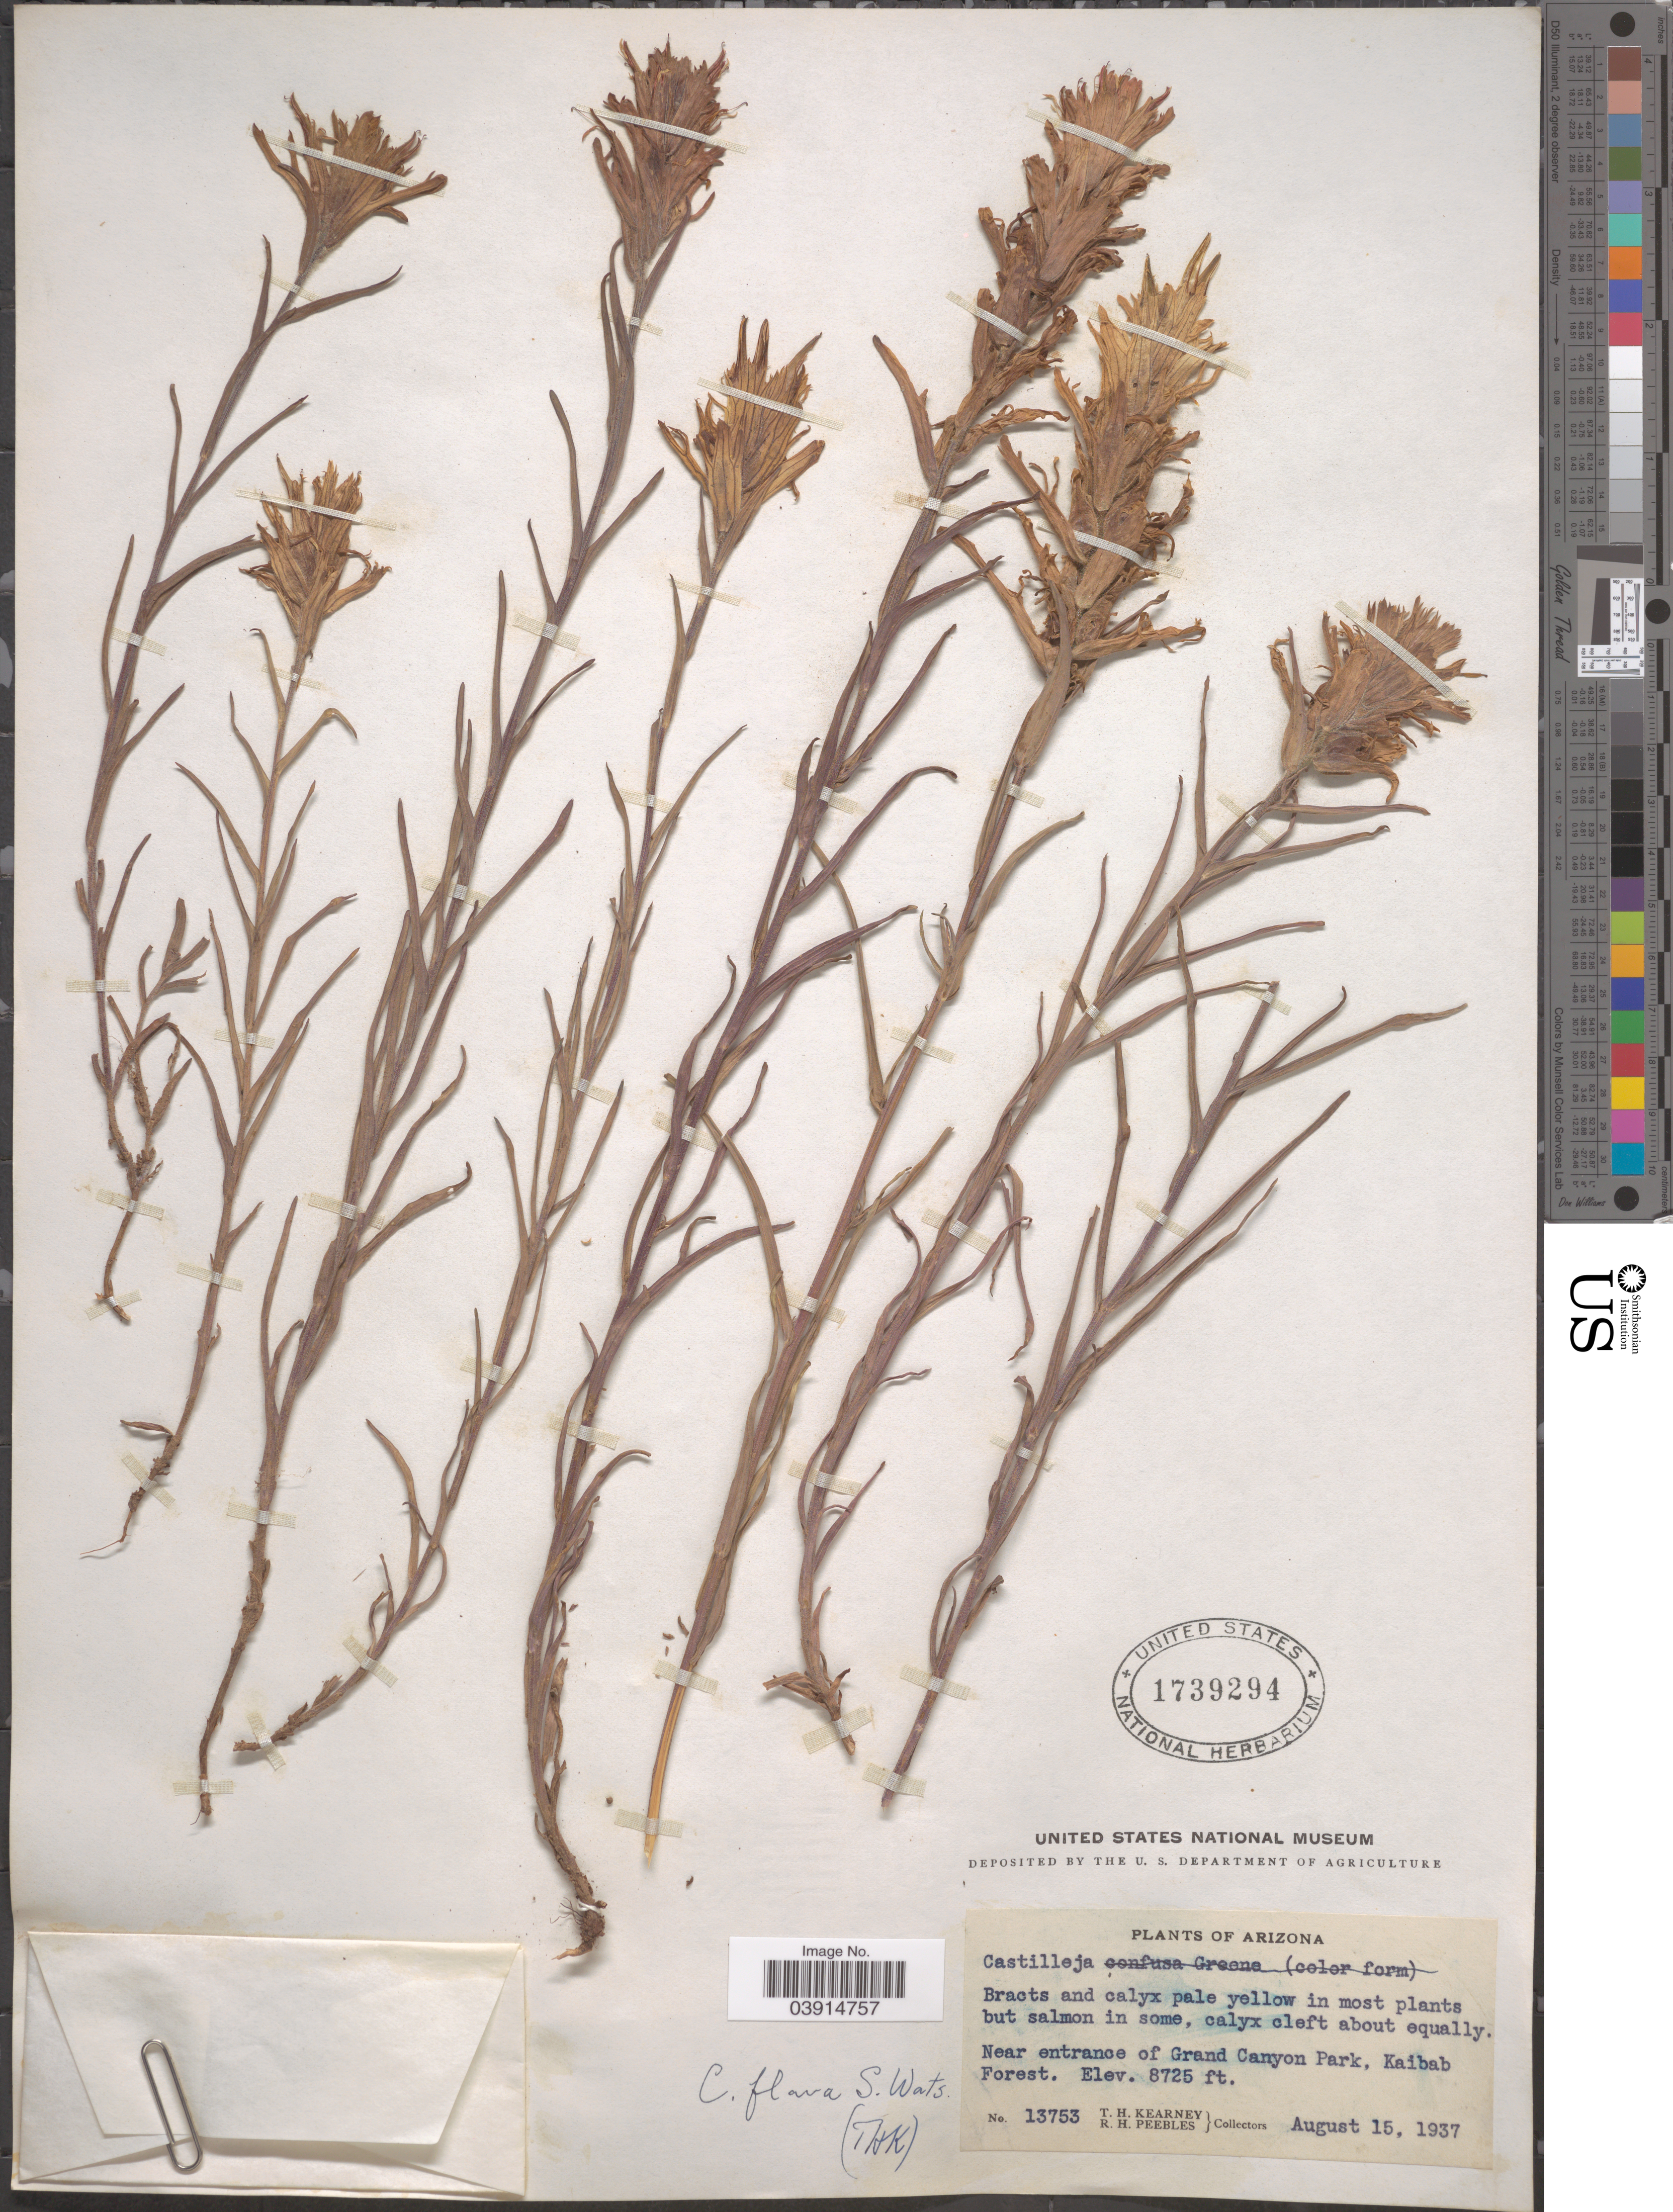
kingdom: Plantae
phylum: Tracheophyta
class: Magnoliopsida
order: Lamiales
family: Orobanchaceae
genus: Castilleja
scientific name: Castilleja sp.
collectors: T. H. Kearney & R. H. Peebles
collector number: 13753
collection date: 1937-08-15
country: United States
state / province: Arizona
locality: Near entrance of Grand Canyon Park, Kaibab Forest.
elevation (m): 2659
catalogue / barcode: US 1739294